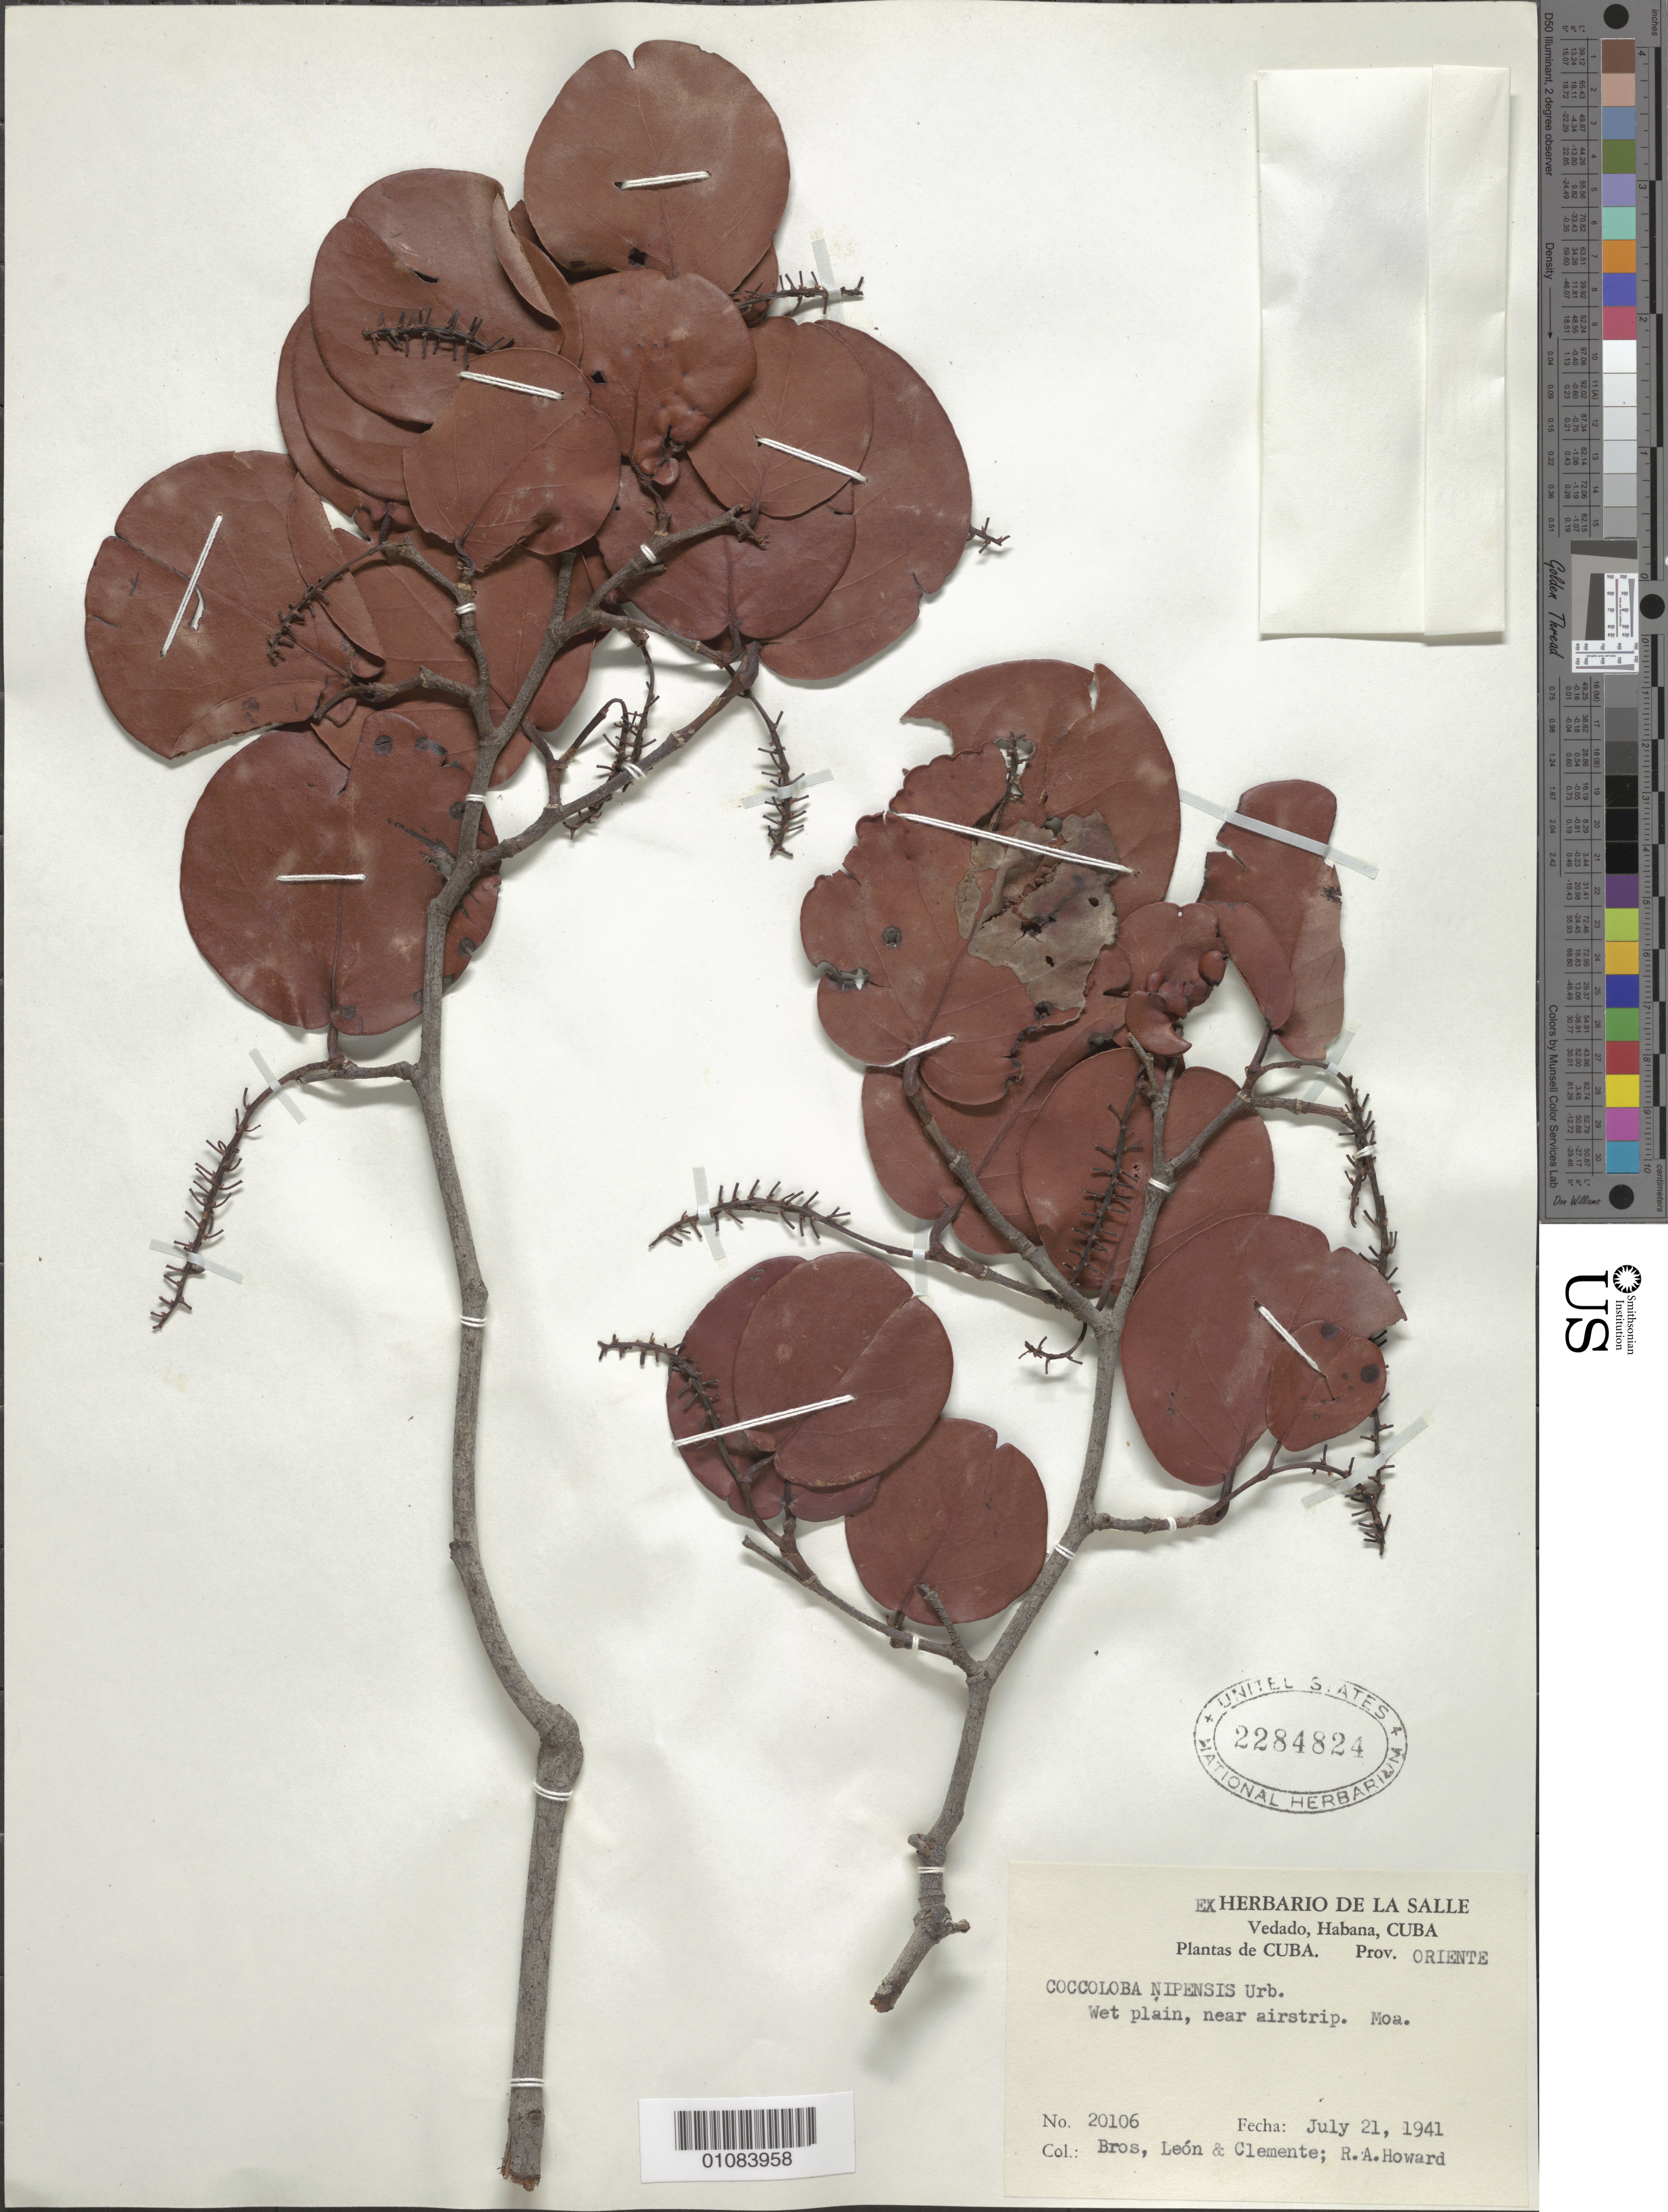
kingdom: Plantae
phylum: Tracheophyta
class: Magnoliopsida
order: Caryophyllales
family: Polygonaceae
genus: Coccoloba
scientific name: Coccoloba nipensis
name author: Urb.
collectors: Bro. León, Bro. Clemente & R. A. Howard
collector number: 20106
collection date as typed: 21 Jul 1941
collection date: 1941-07-21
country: Cuba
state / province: Holguín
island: Cuba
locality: Oriente: Moa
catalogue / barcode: US 2284824